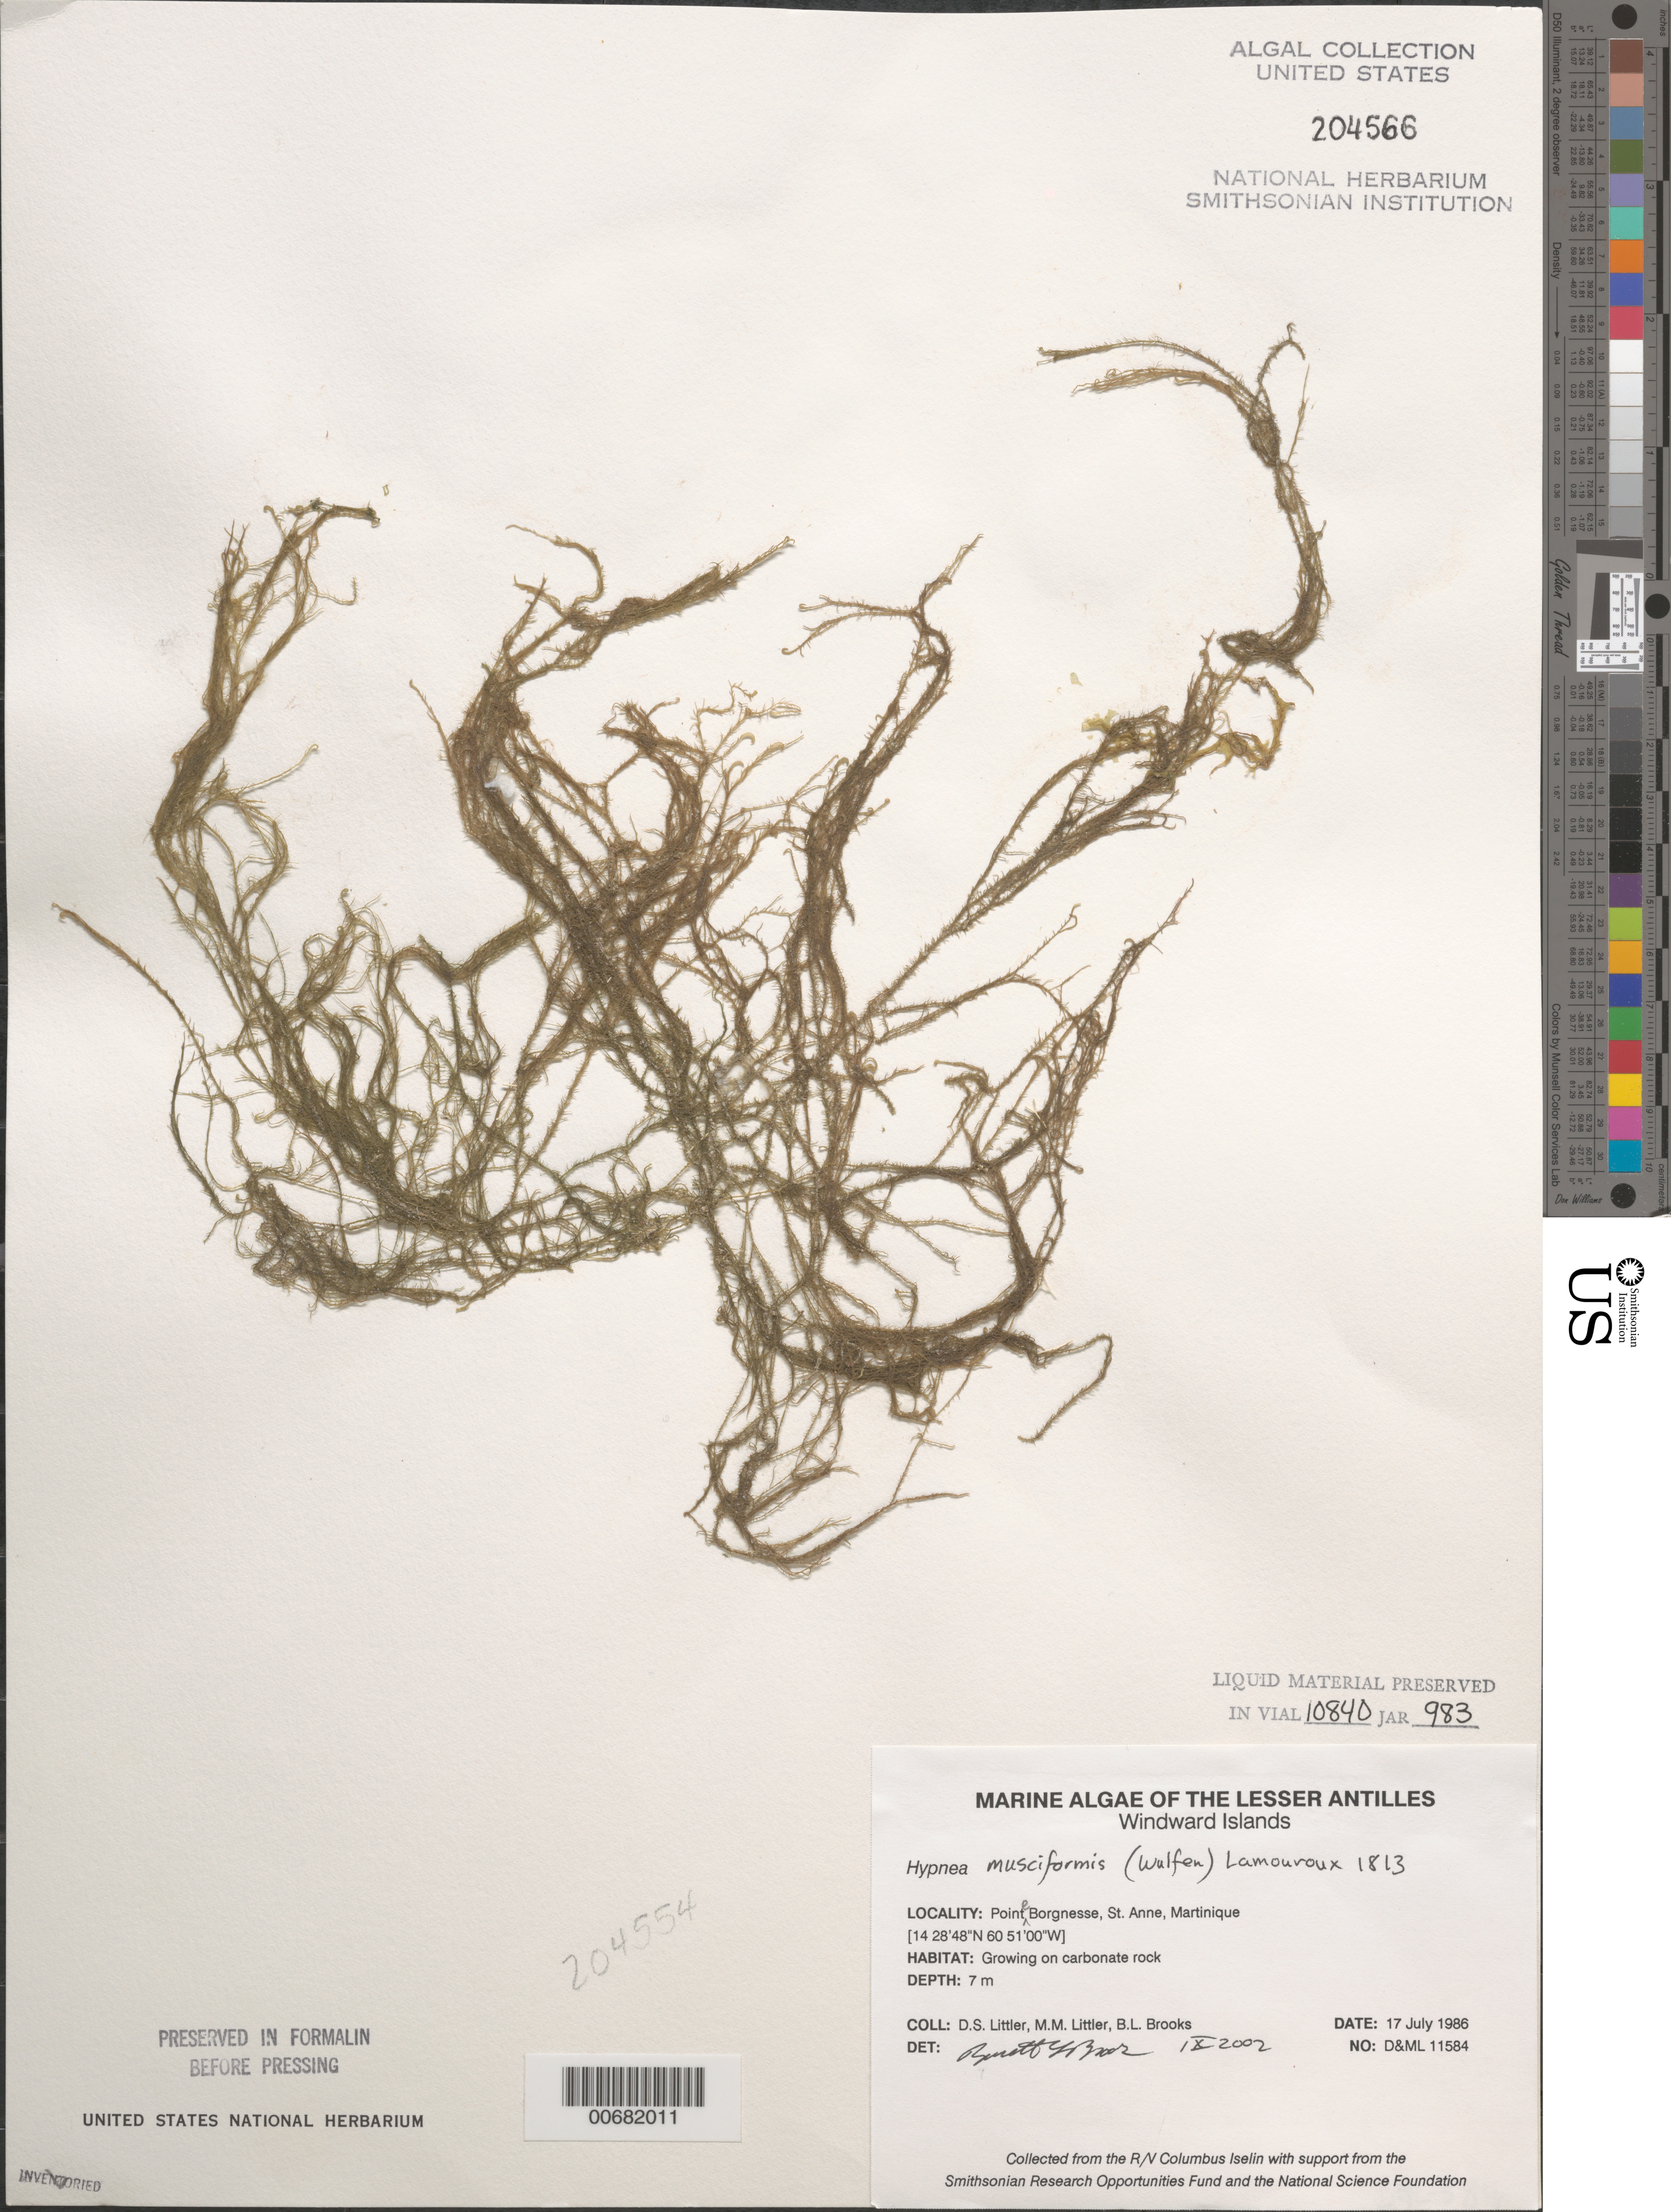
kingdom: Plantae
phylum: Rhodophyta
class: Florideophyceae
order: Gigartinales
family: Cystocloniaceae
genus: Hypnea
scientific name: Hypnea musciformis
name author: (Wulfen) J.V.Lamouroux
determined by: Brooks, B. L., (BOT), Smithsonian Institution - National Museum of Natural History (UNITED STATES)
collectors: D. S. Littler, M. M. Littler, B. Brooks & S. Reed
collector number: D&ML 11584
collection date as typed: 17 Jul 1986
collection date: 1986-07-17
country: Martinique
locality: Pointe Borgnesse, St. Anne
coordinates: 14 28' 48" N, 60 51' 00" W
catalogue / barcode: US 204566